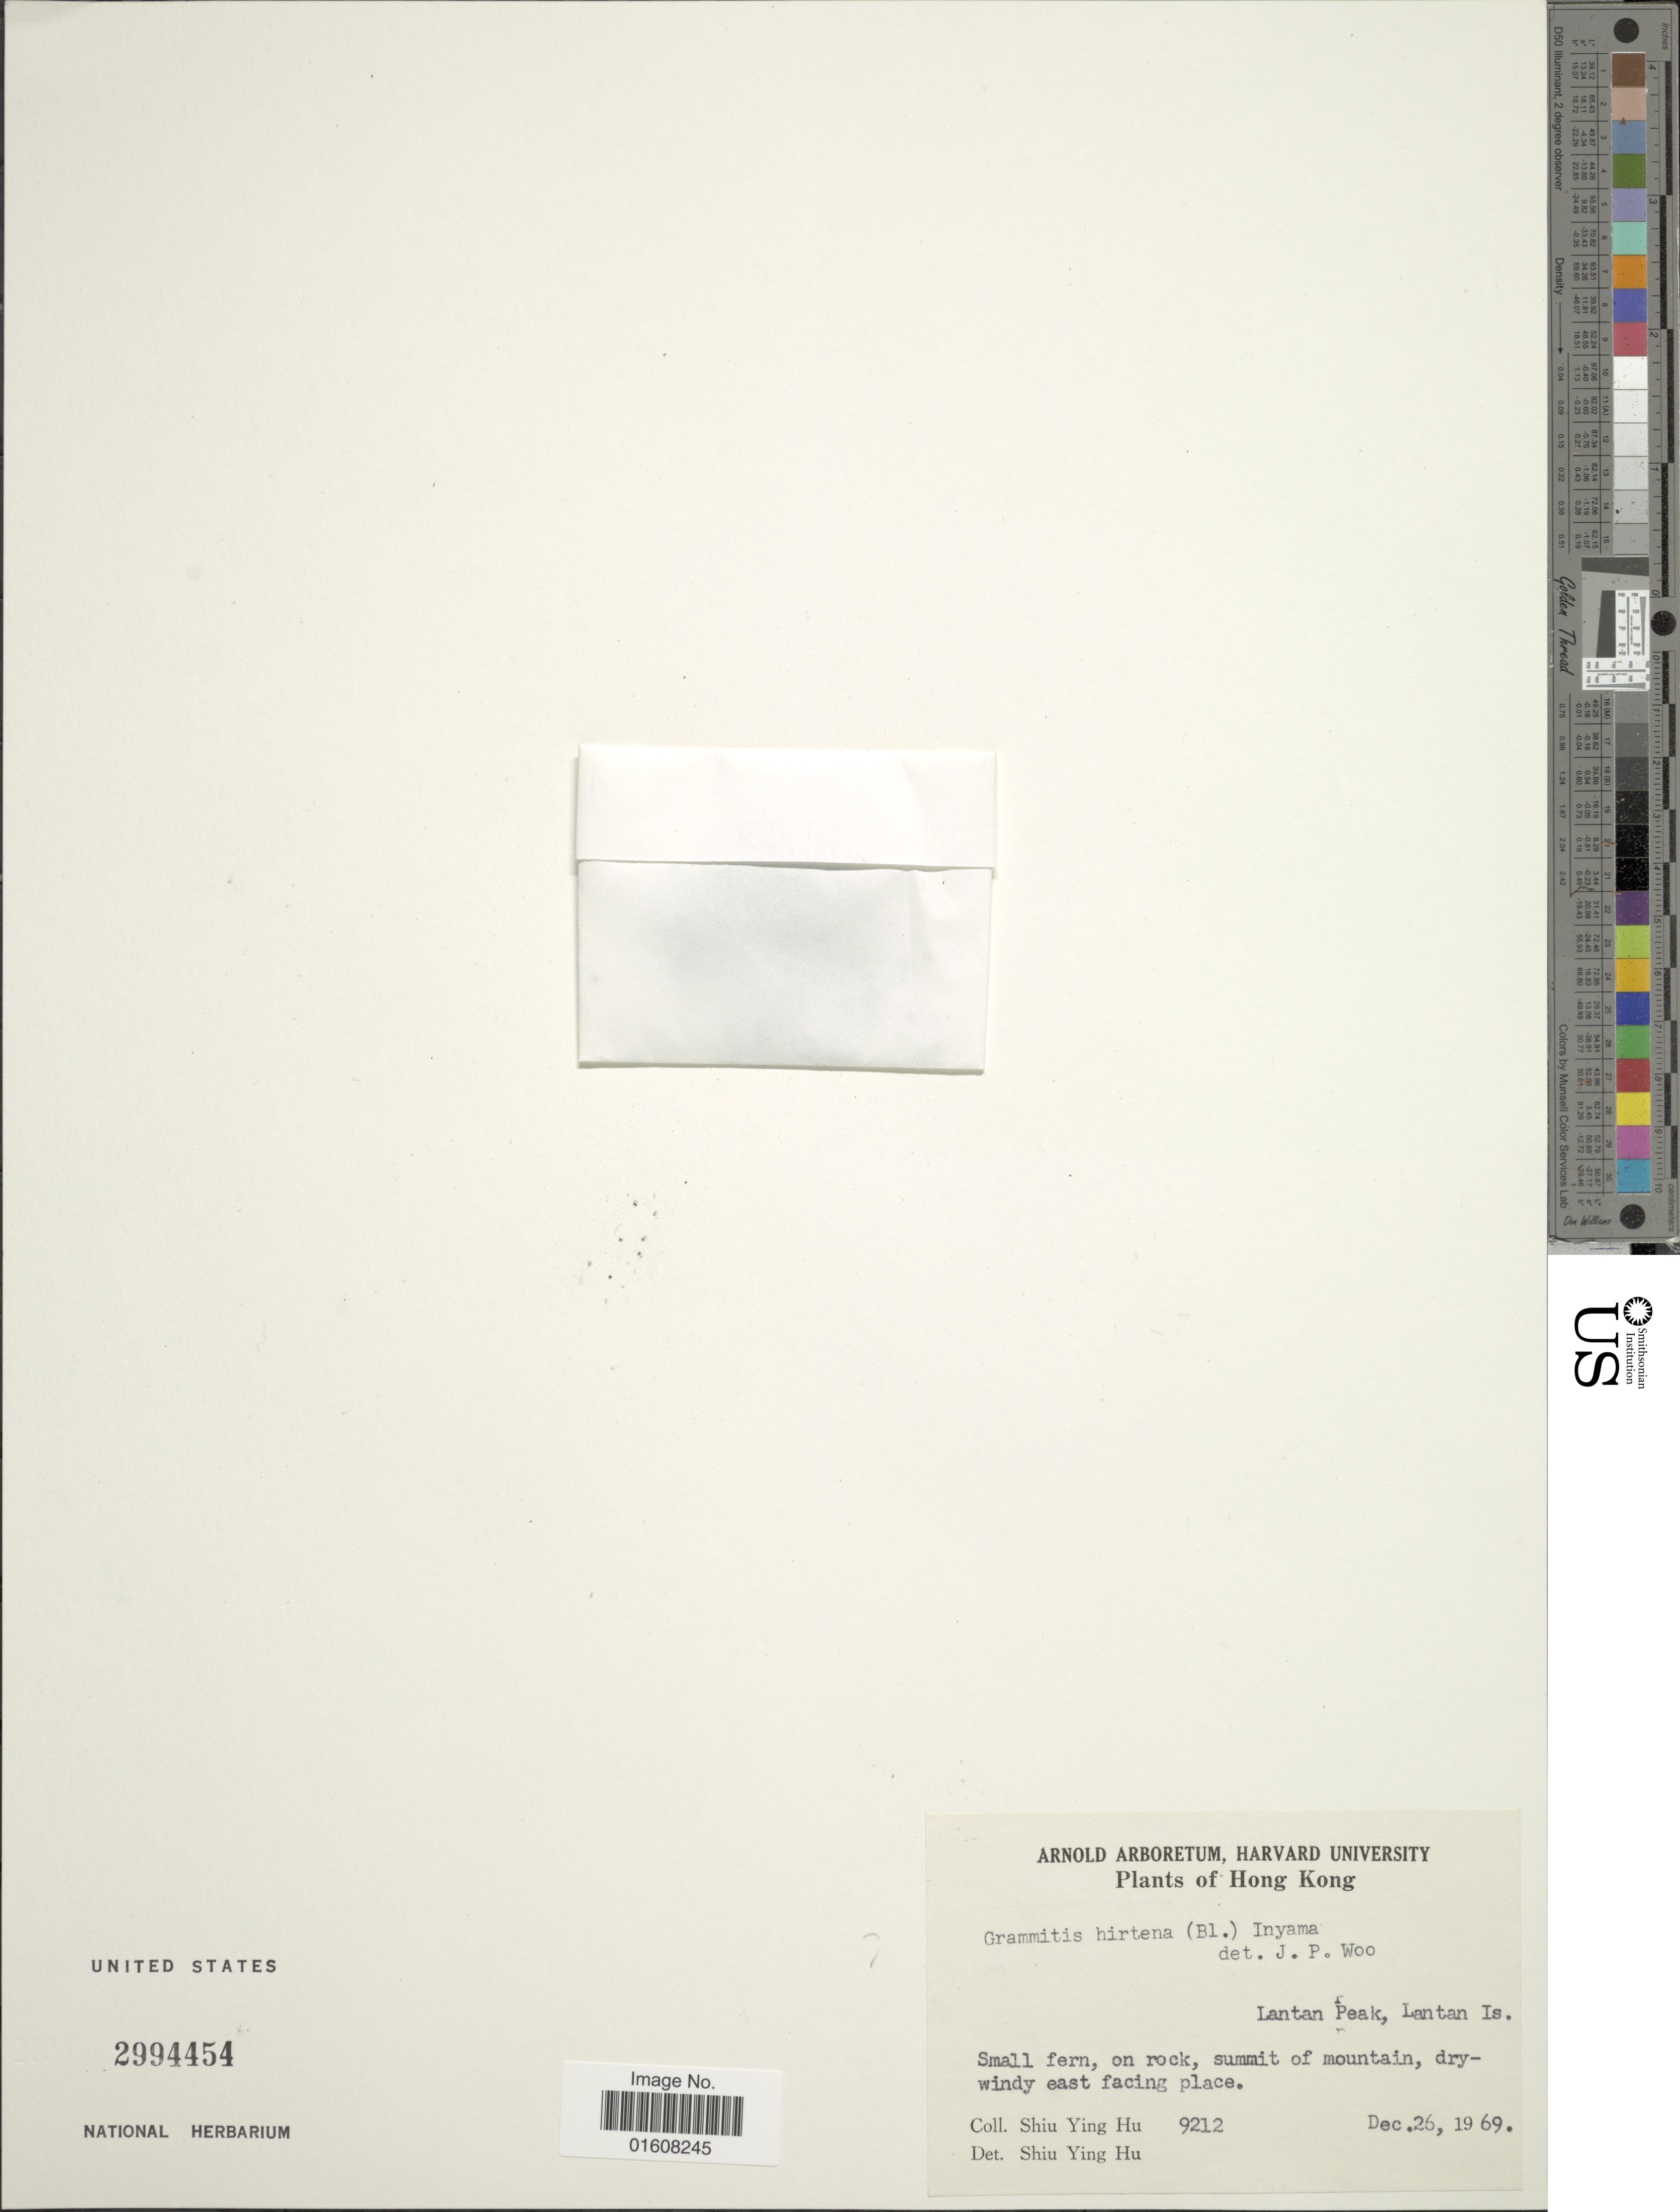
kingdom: Plantae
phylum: Tracheophyta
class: Polypodiopsida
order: Polypodiales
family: Polypodiaceae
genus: Grammitis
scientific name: Grammitis sp.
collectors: S. Y. Hu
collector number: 9212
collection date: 1969-12-23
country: China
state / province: Hong Kong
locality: Lantan Peak, Lantan Is. Small fern, on rock, summit of mountain, dry-windy east facing place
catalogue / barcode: US 2994454